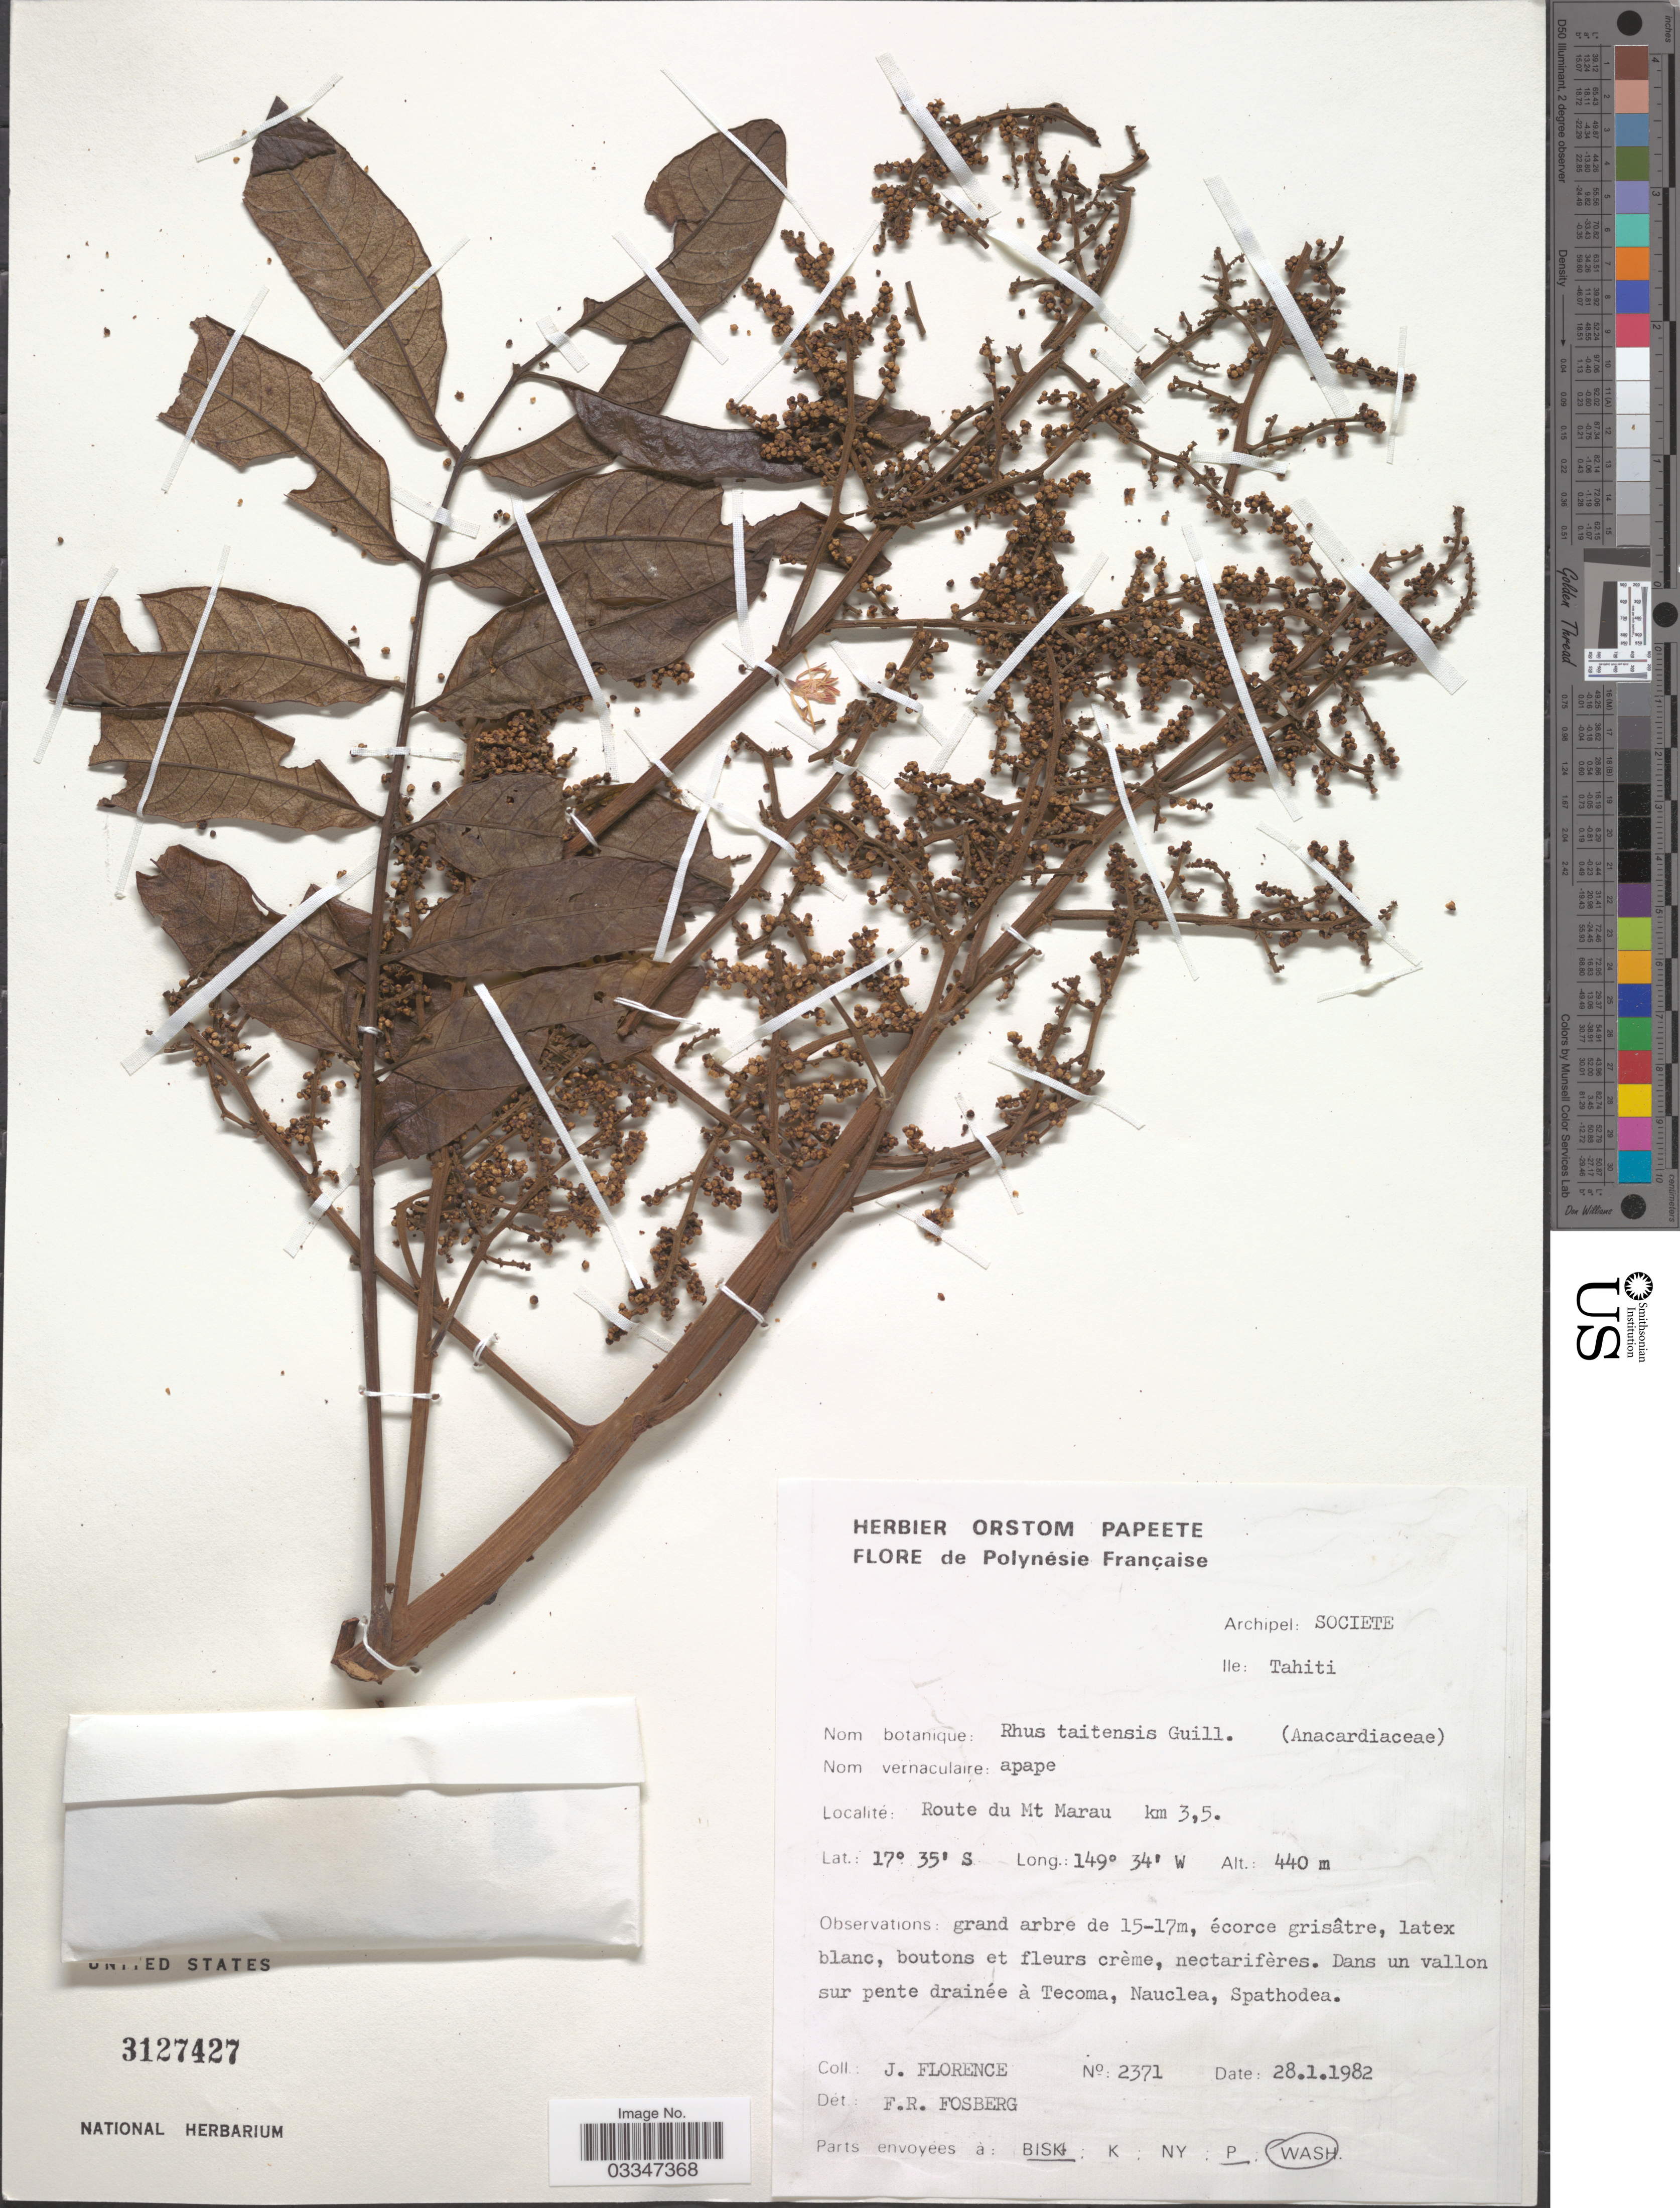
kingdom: Plantae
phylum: Tracheophyta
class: Magnoliopsida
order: Sapindales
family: Anacardiaceae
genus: Rhus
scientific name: Rhus taitensis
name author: Guill.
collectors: J. Florence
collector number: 2371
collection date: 1982-01-28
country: French Polynesia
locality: Polynésie Française. Archipel: Societe. Ile: Tahiti. Route du Mt Marau km 3.5.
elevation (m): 440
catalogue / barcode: US 3127427